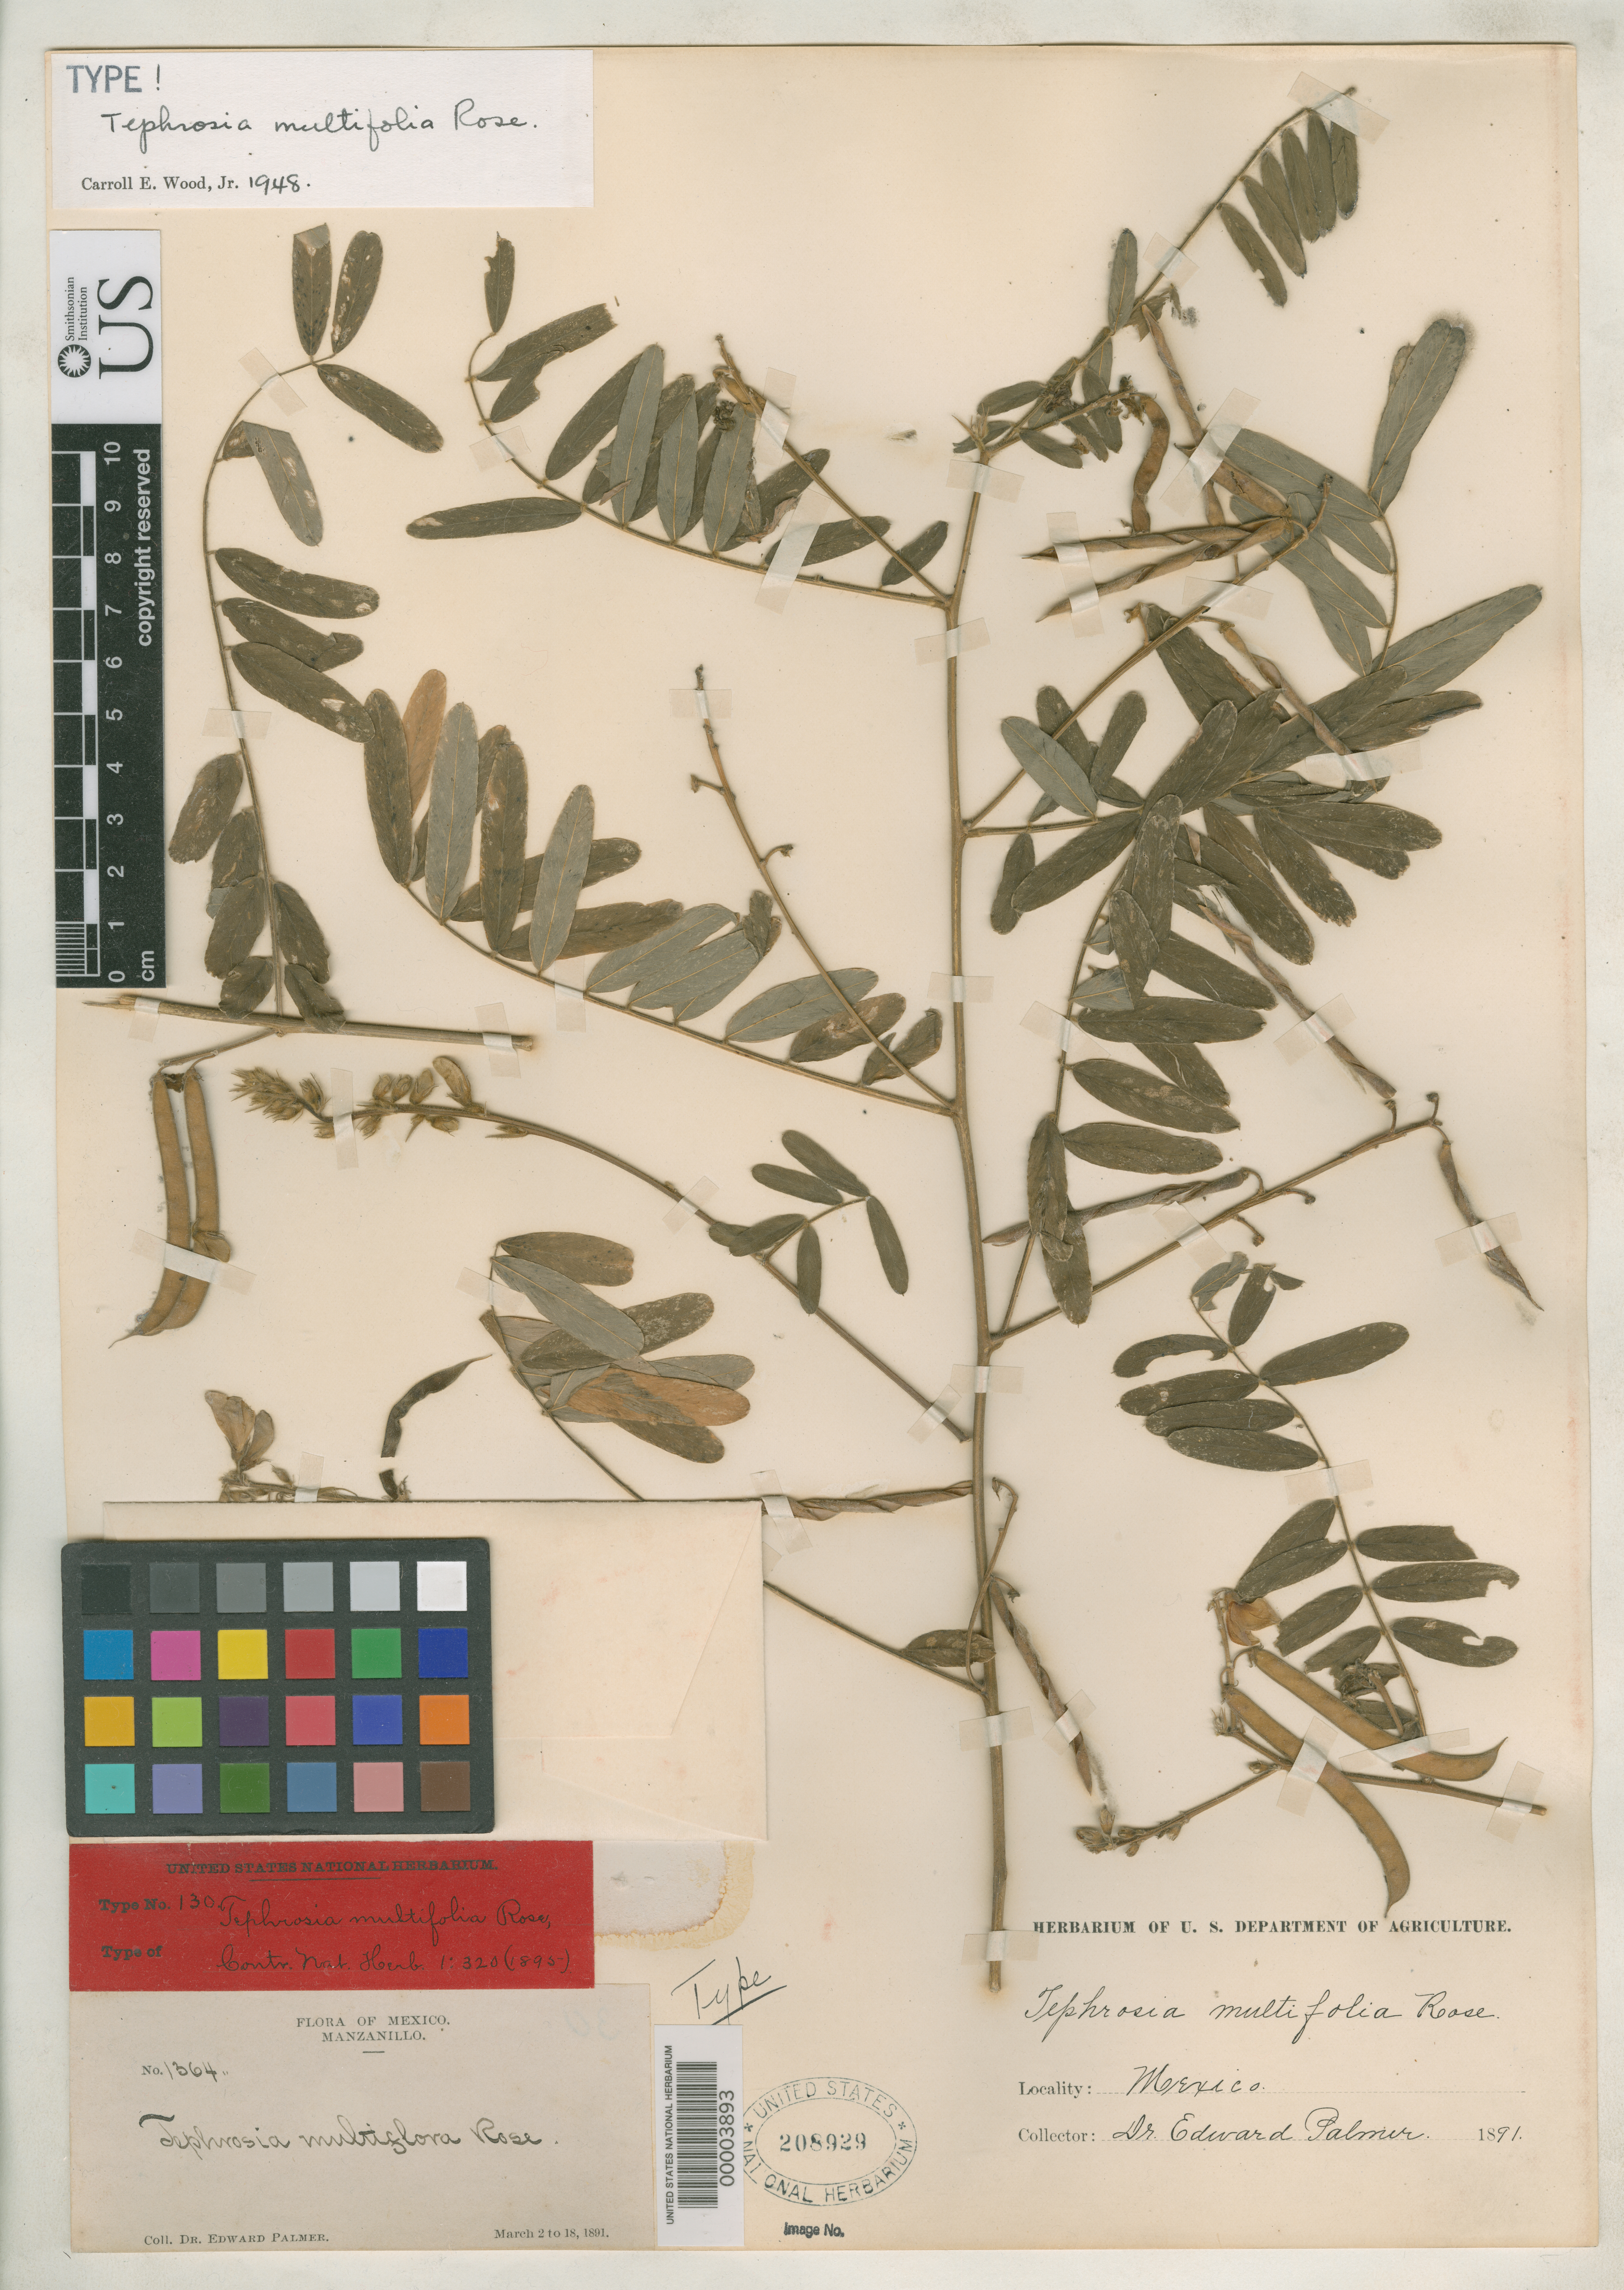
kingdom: Plantae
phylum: Tracheophyta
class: Magnoliopsida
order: Fabales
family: Fabaceae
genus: Tephrosia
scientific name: Tephrosia multifolia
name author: Rose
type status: Holotype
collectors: E. Palmer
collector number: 1364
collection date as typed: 02 Mar 1891 to 18 Mar 1891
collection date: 1891-03-02/1891-03-18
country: Mexico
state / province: Colima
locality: Manzanillo.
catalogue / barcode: US 208929